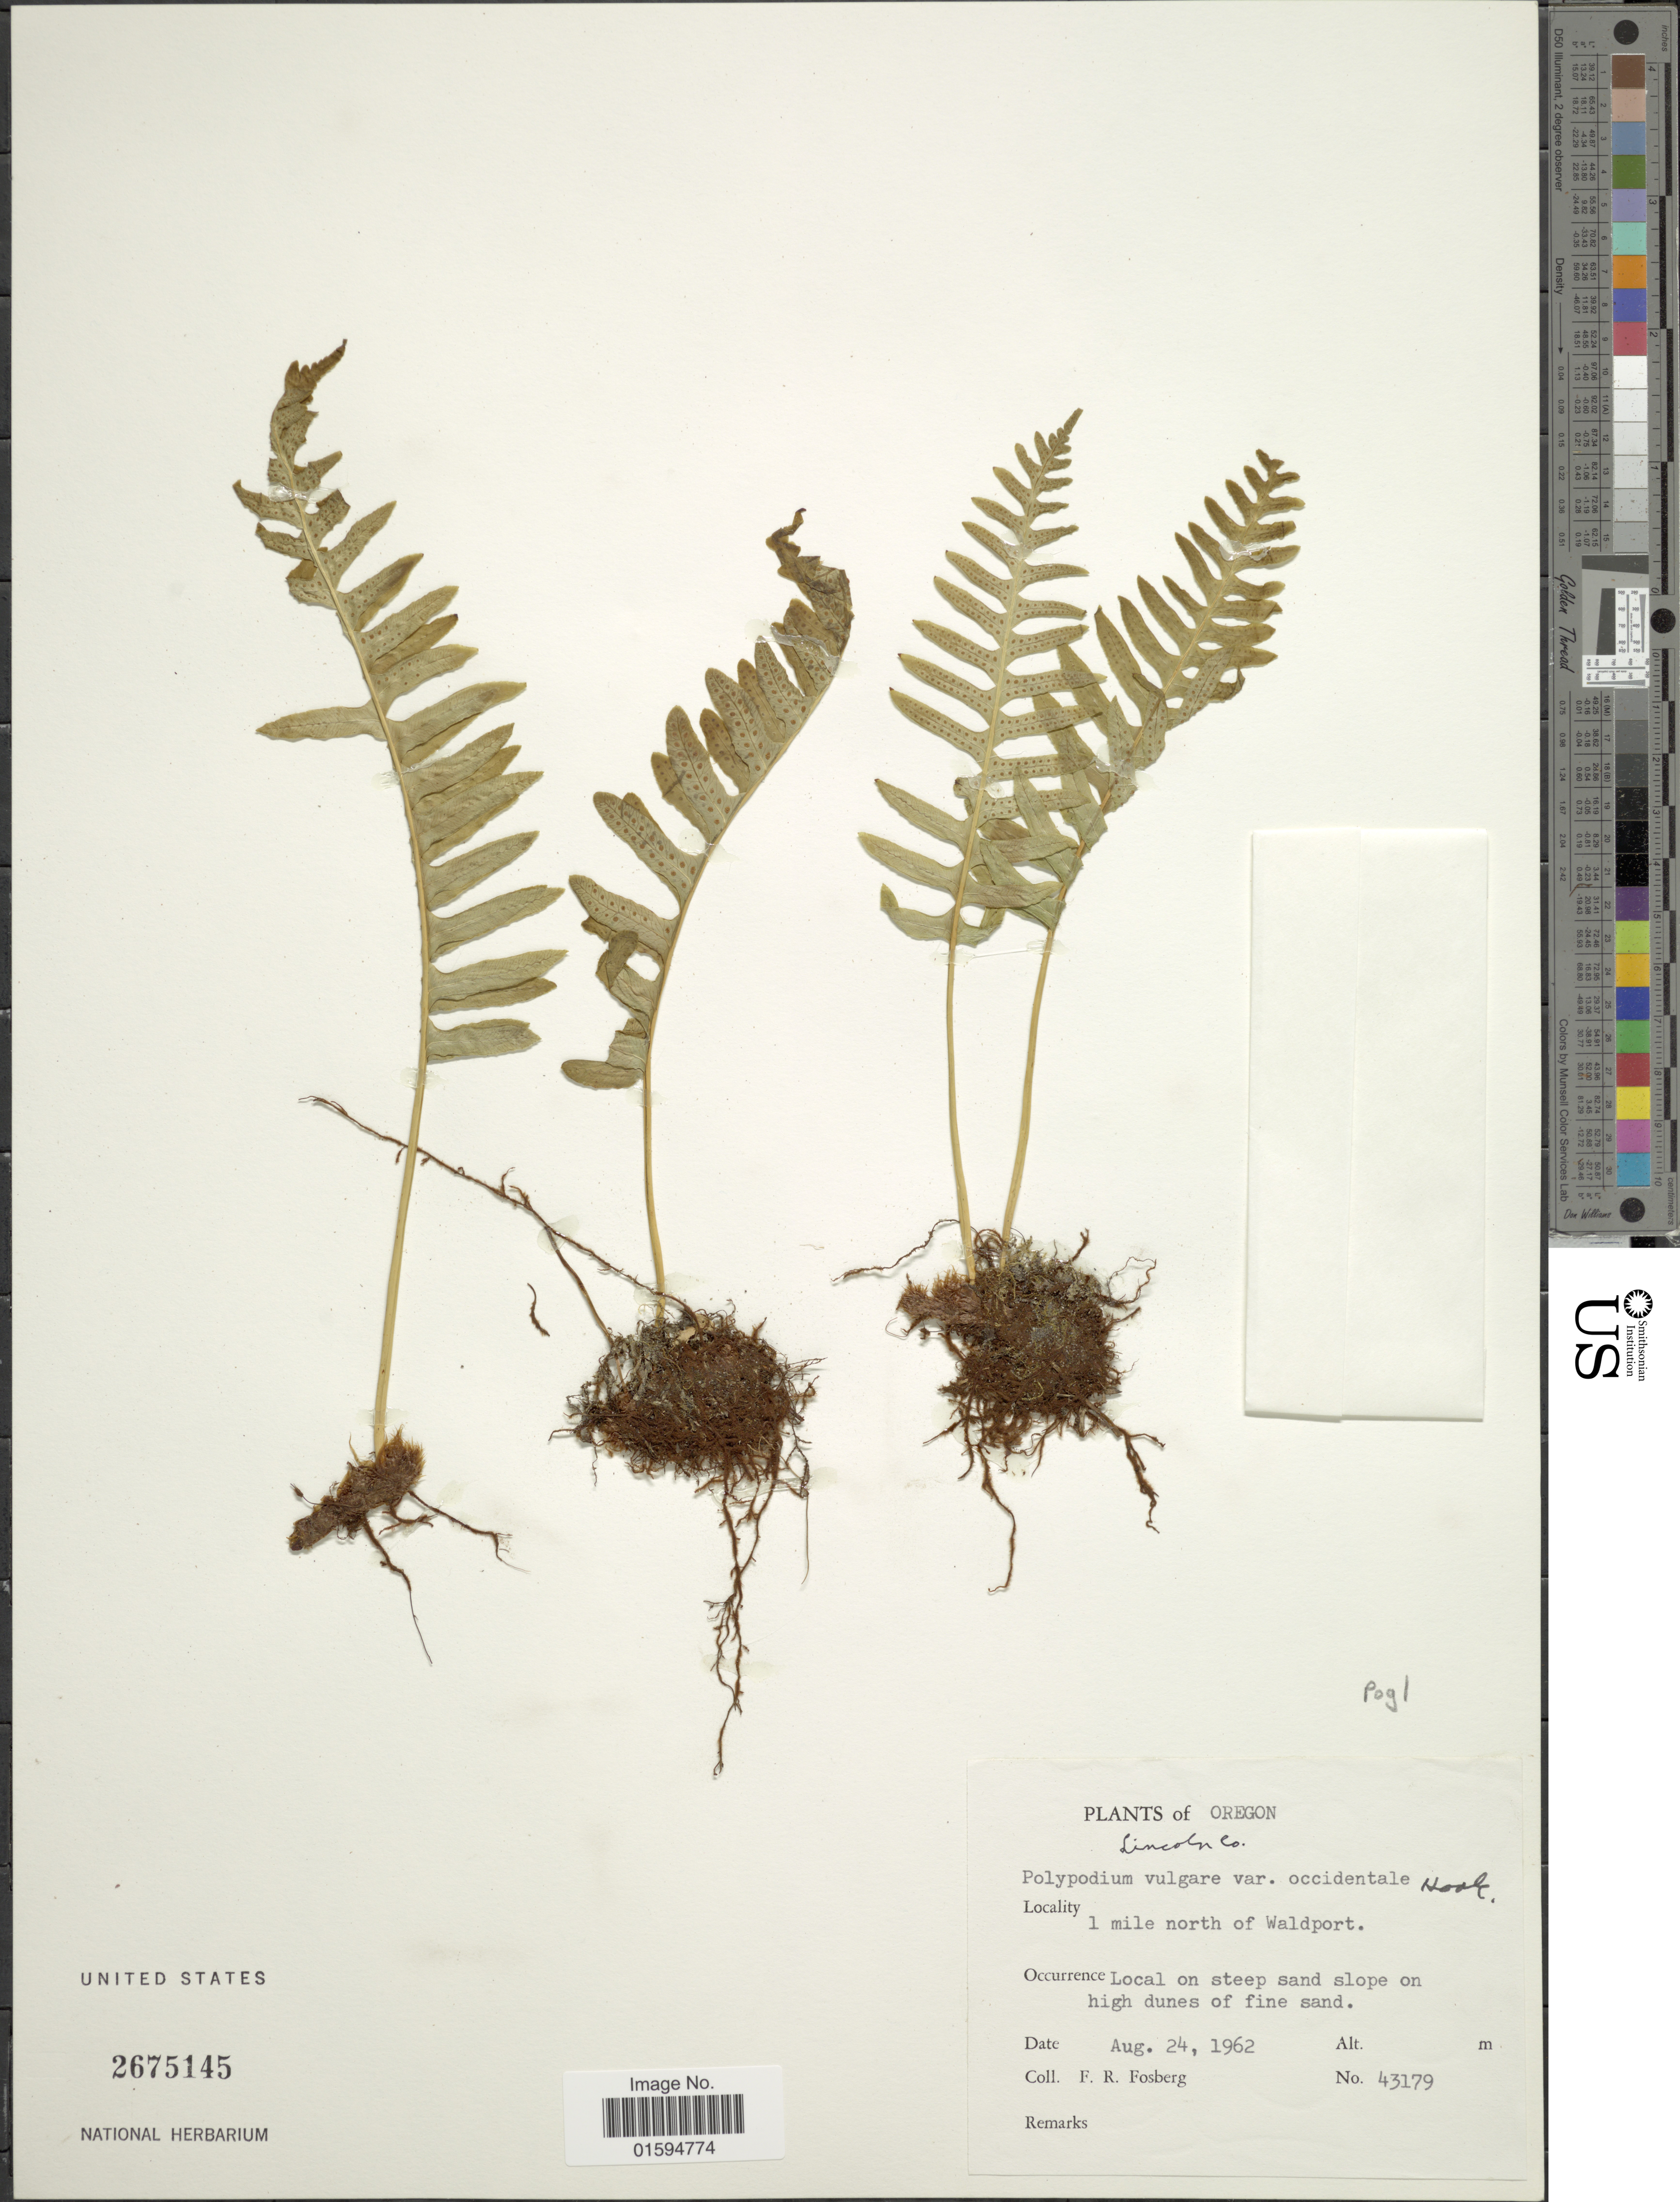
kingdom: Plantae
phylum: Tracheophyta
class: Polypodiopsida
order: Polypodiales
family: Polypodiaceae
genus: Polypodium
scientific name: Polypodium glycyrrhiza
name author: D.C. Eaton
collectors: F. R. Fosberg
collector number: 43179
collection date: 1962-08-24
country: United States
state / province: Oregon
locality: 1 mile north of Waldport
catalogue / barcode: US 2675145